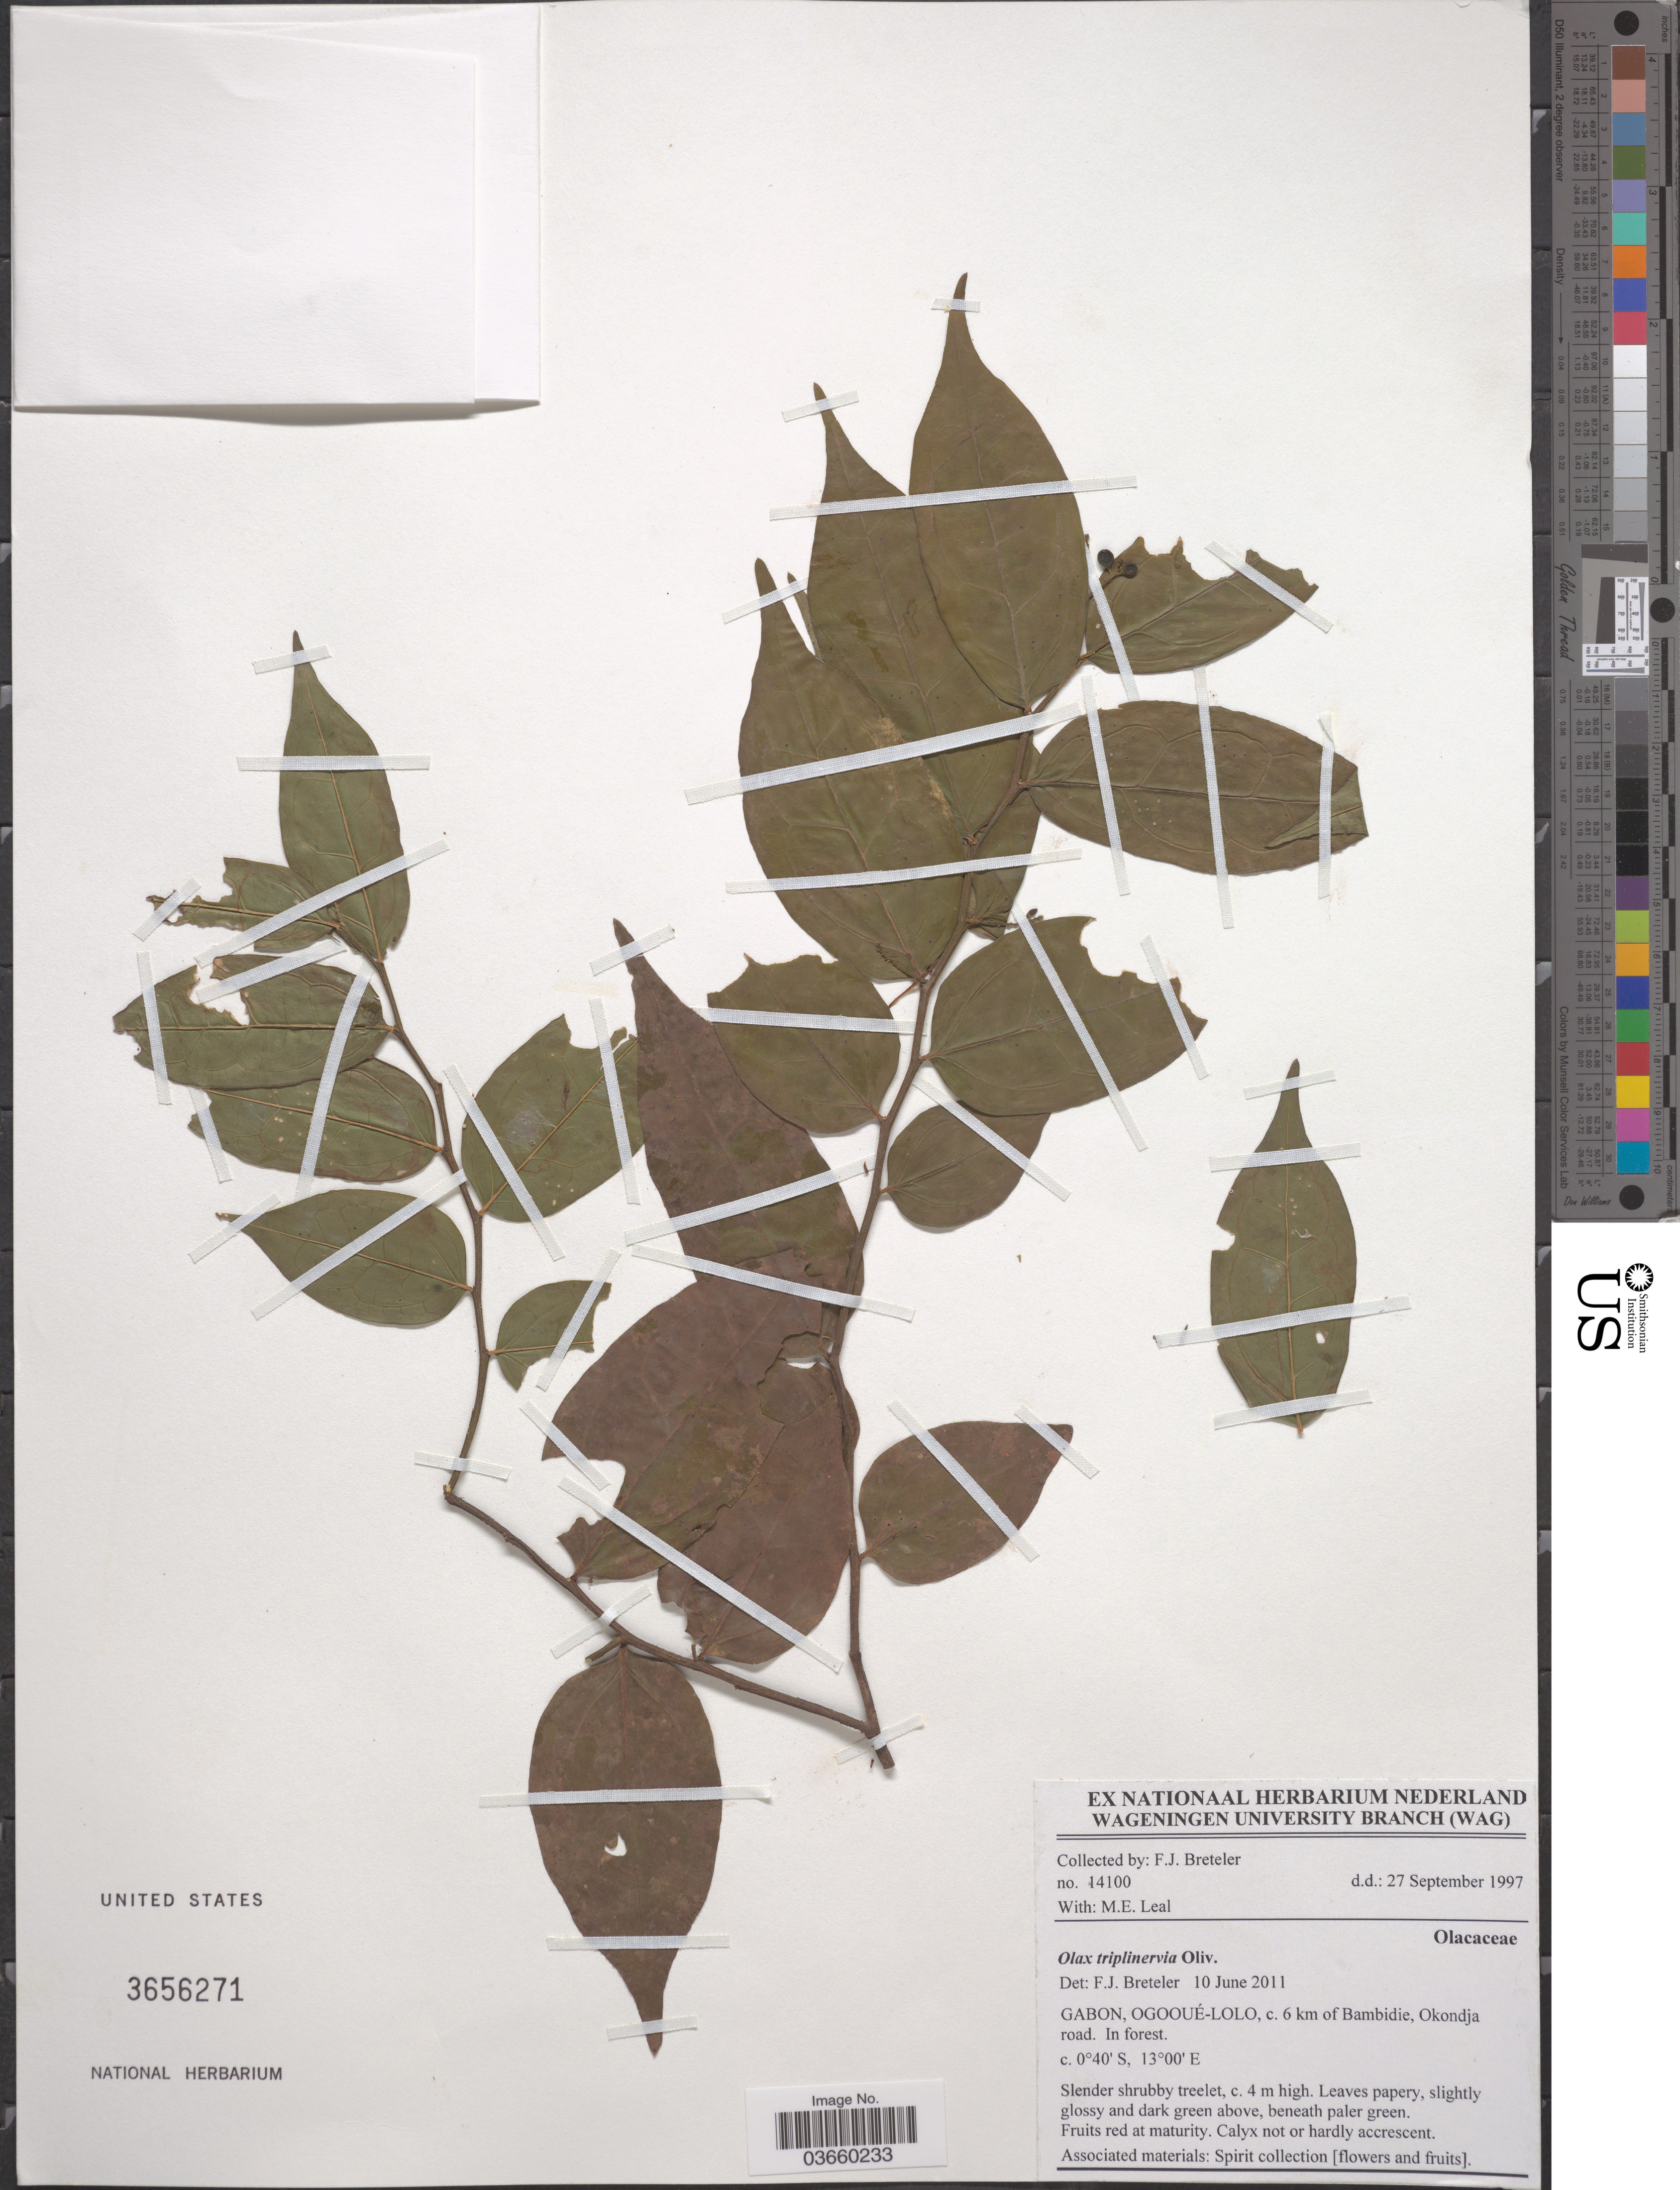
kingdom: Plantae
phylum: Tracheophyta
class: Magnoliopsida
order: Santalales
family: Olacaceae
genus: Olax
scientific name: Olax triplinervia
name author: Oliv.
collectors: F. J. Breteler & M. E. Leal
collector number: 14100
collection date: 1997-09-27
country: Gabon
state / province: Ogooue-Lolo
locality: Gabon, c. 6 km of Bambidie, Okondja road.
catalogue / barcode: US 3656271